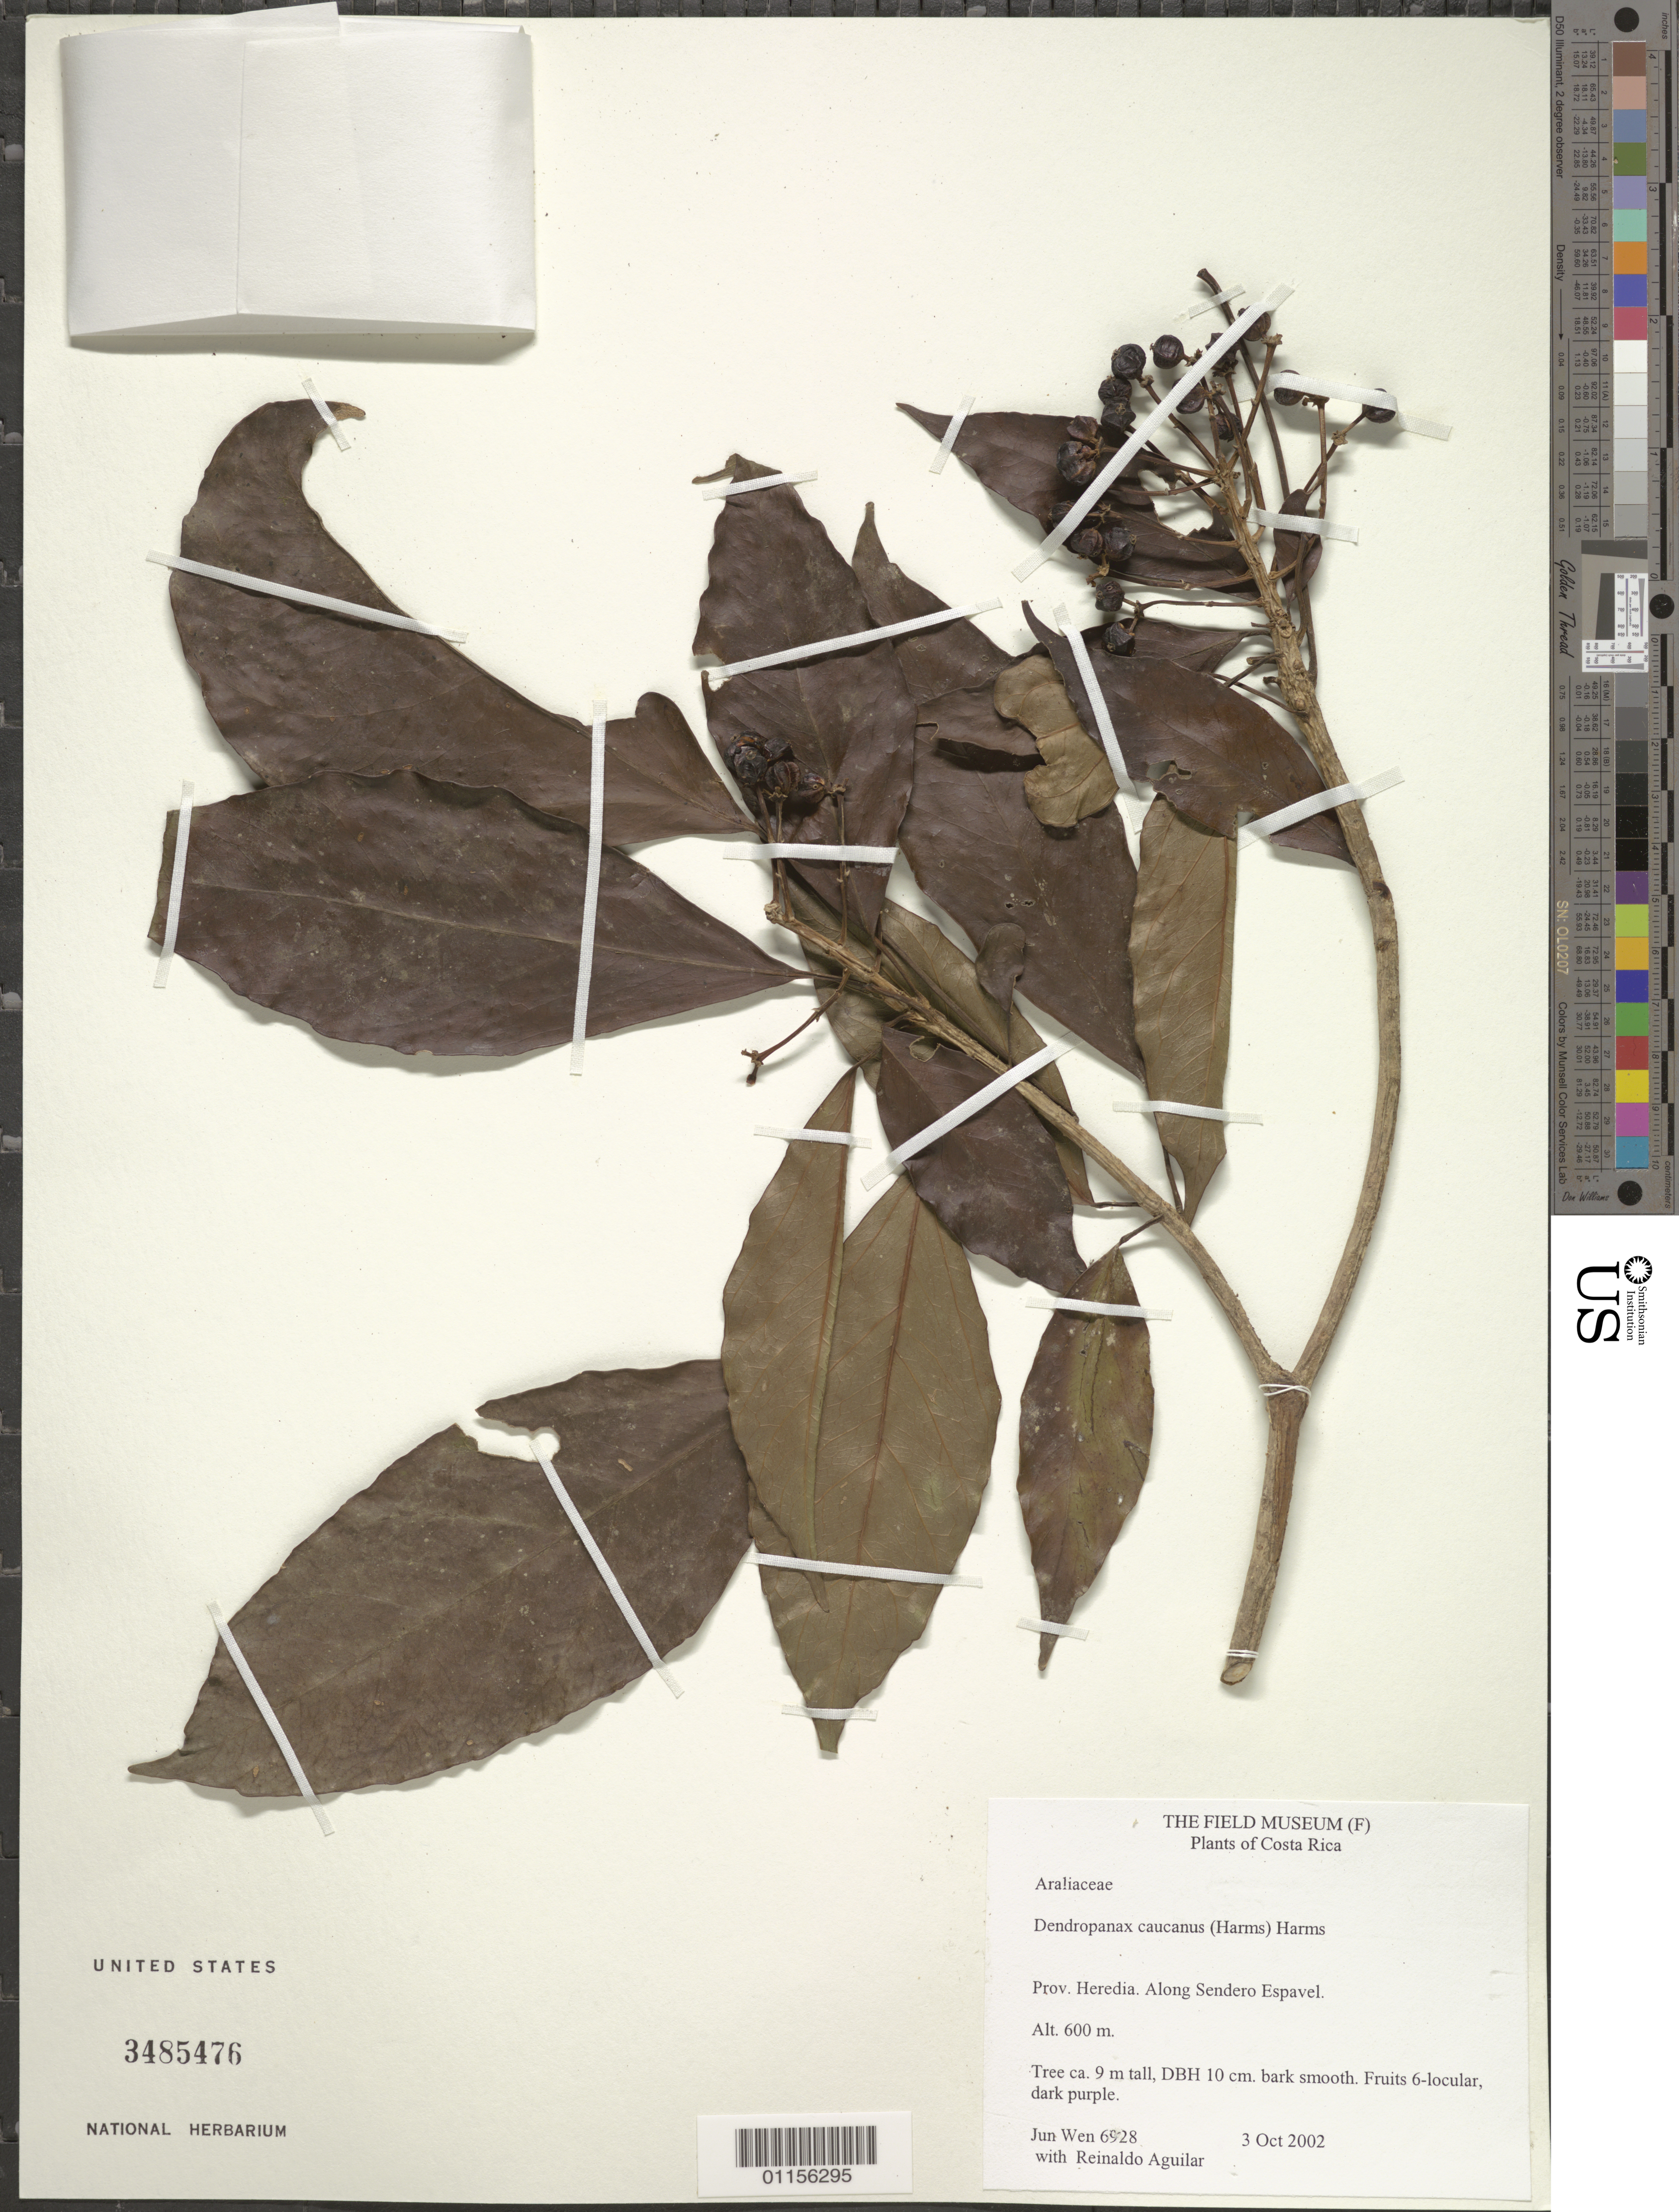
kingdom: Plantae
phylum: Tracheophyta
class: Magnoliopsida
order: Apiales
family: Araliaceae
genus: Dendropanax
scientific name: Dendropanax caucanus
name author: (Harms) Harms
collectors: J. Wen & R. Aguilar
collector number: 6928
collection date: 2002-10-03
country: Costa Rica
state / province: Heredia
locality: Along Sendero Espavel.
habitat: Tree.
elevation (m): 600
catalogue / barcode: US 3485476